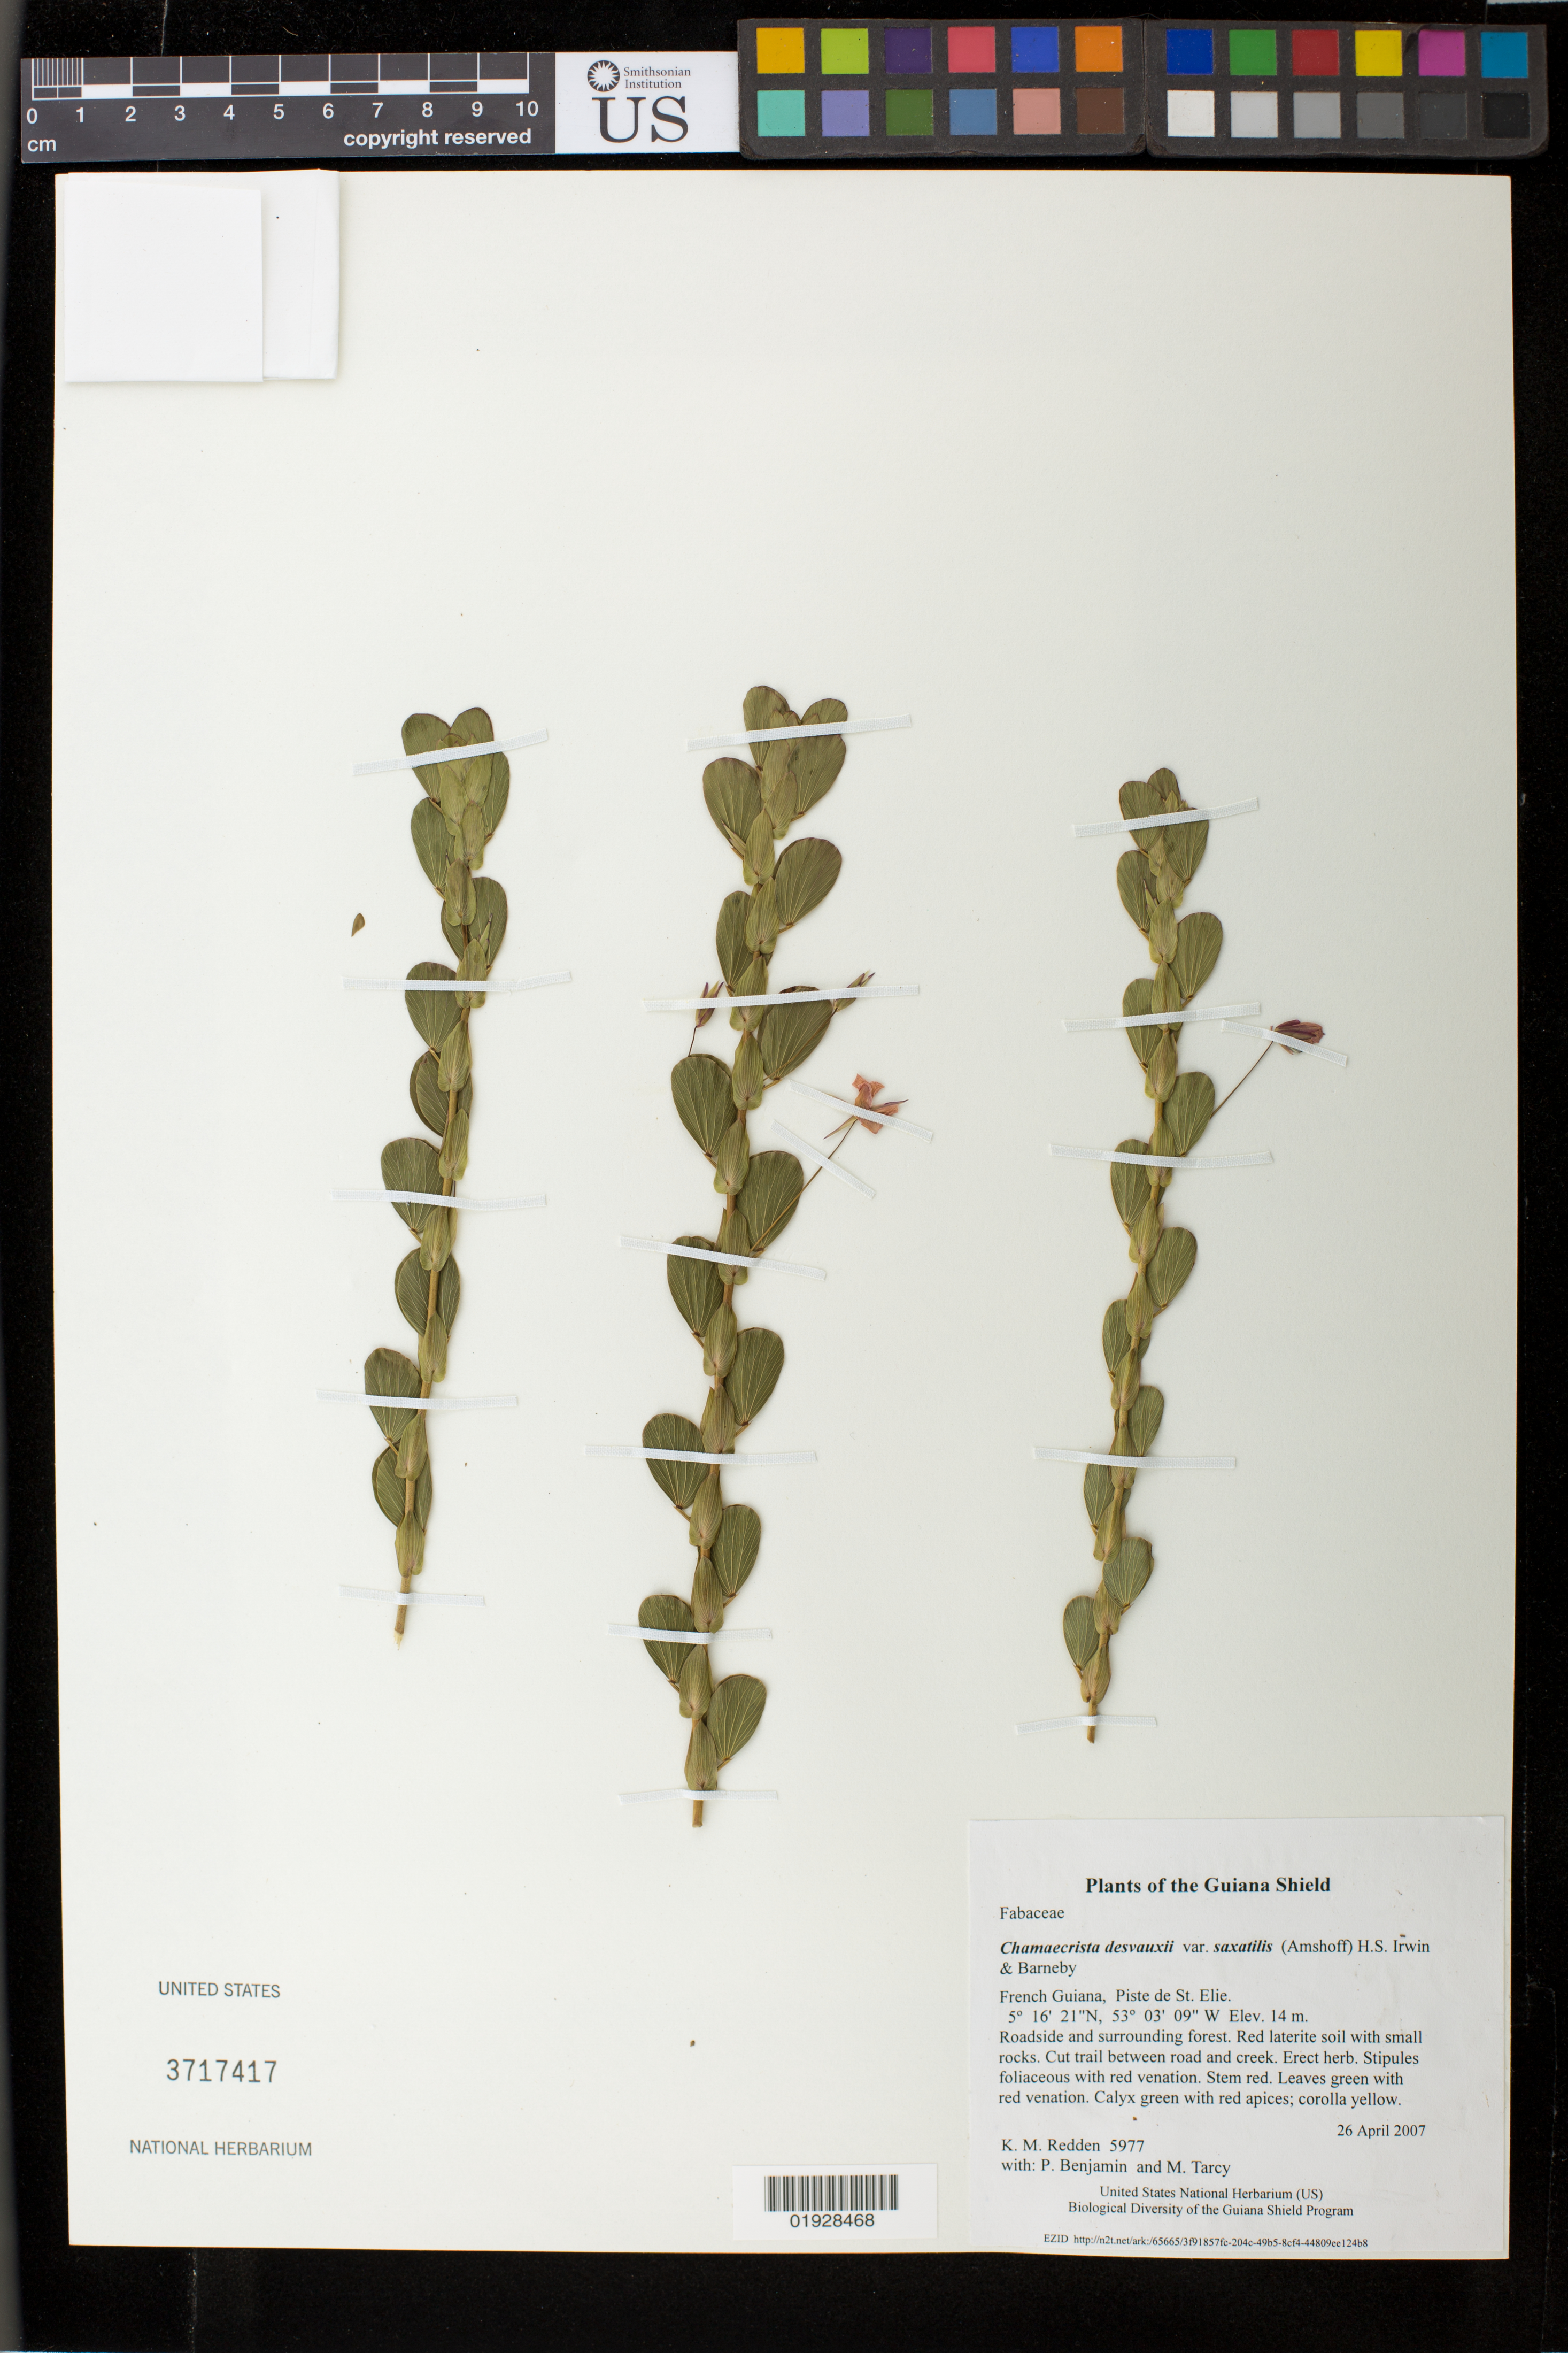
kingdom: Plantae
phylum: Tracheophyta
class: Magnoliopsida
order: Fabales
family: Fabaceae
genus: Chamaecrista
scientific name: Chamaecrista desvauxii var. saxatilis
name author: (Amshoff) H.S. Irwin & Barneby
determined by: Redden, K. M.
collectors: K. M. Redden, P. Benjamin & M. Tarcy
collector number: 5977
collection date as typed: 26 April 2007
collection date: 2007-04-26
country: French Guiana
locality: Piste de St. Elie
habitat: Roadside and surrounding forest. Red laterite soil with small rocks. Cut trail between road and creek.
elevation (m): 14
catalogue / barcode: US 3717417